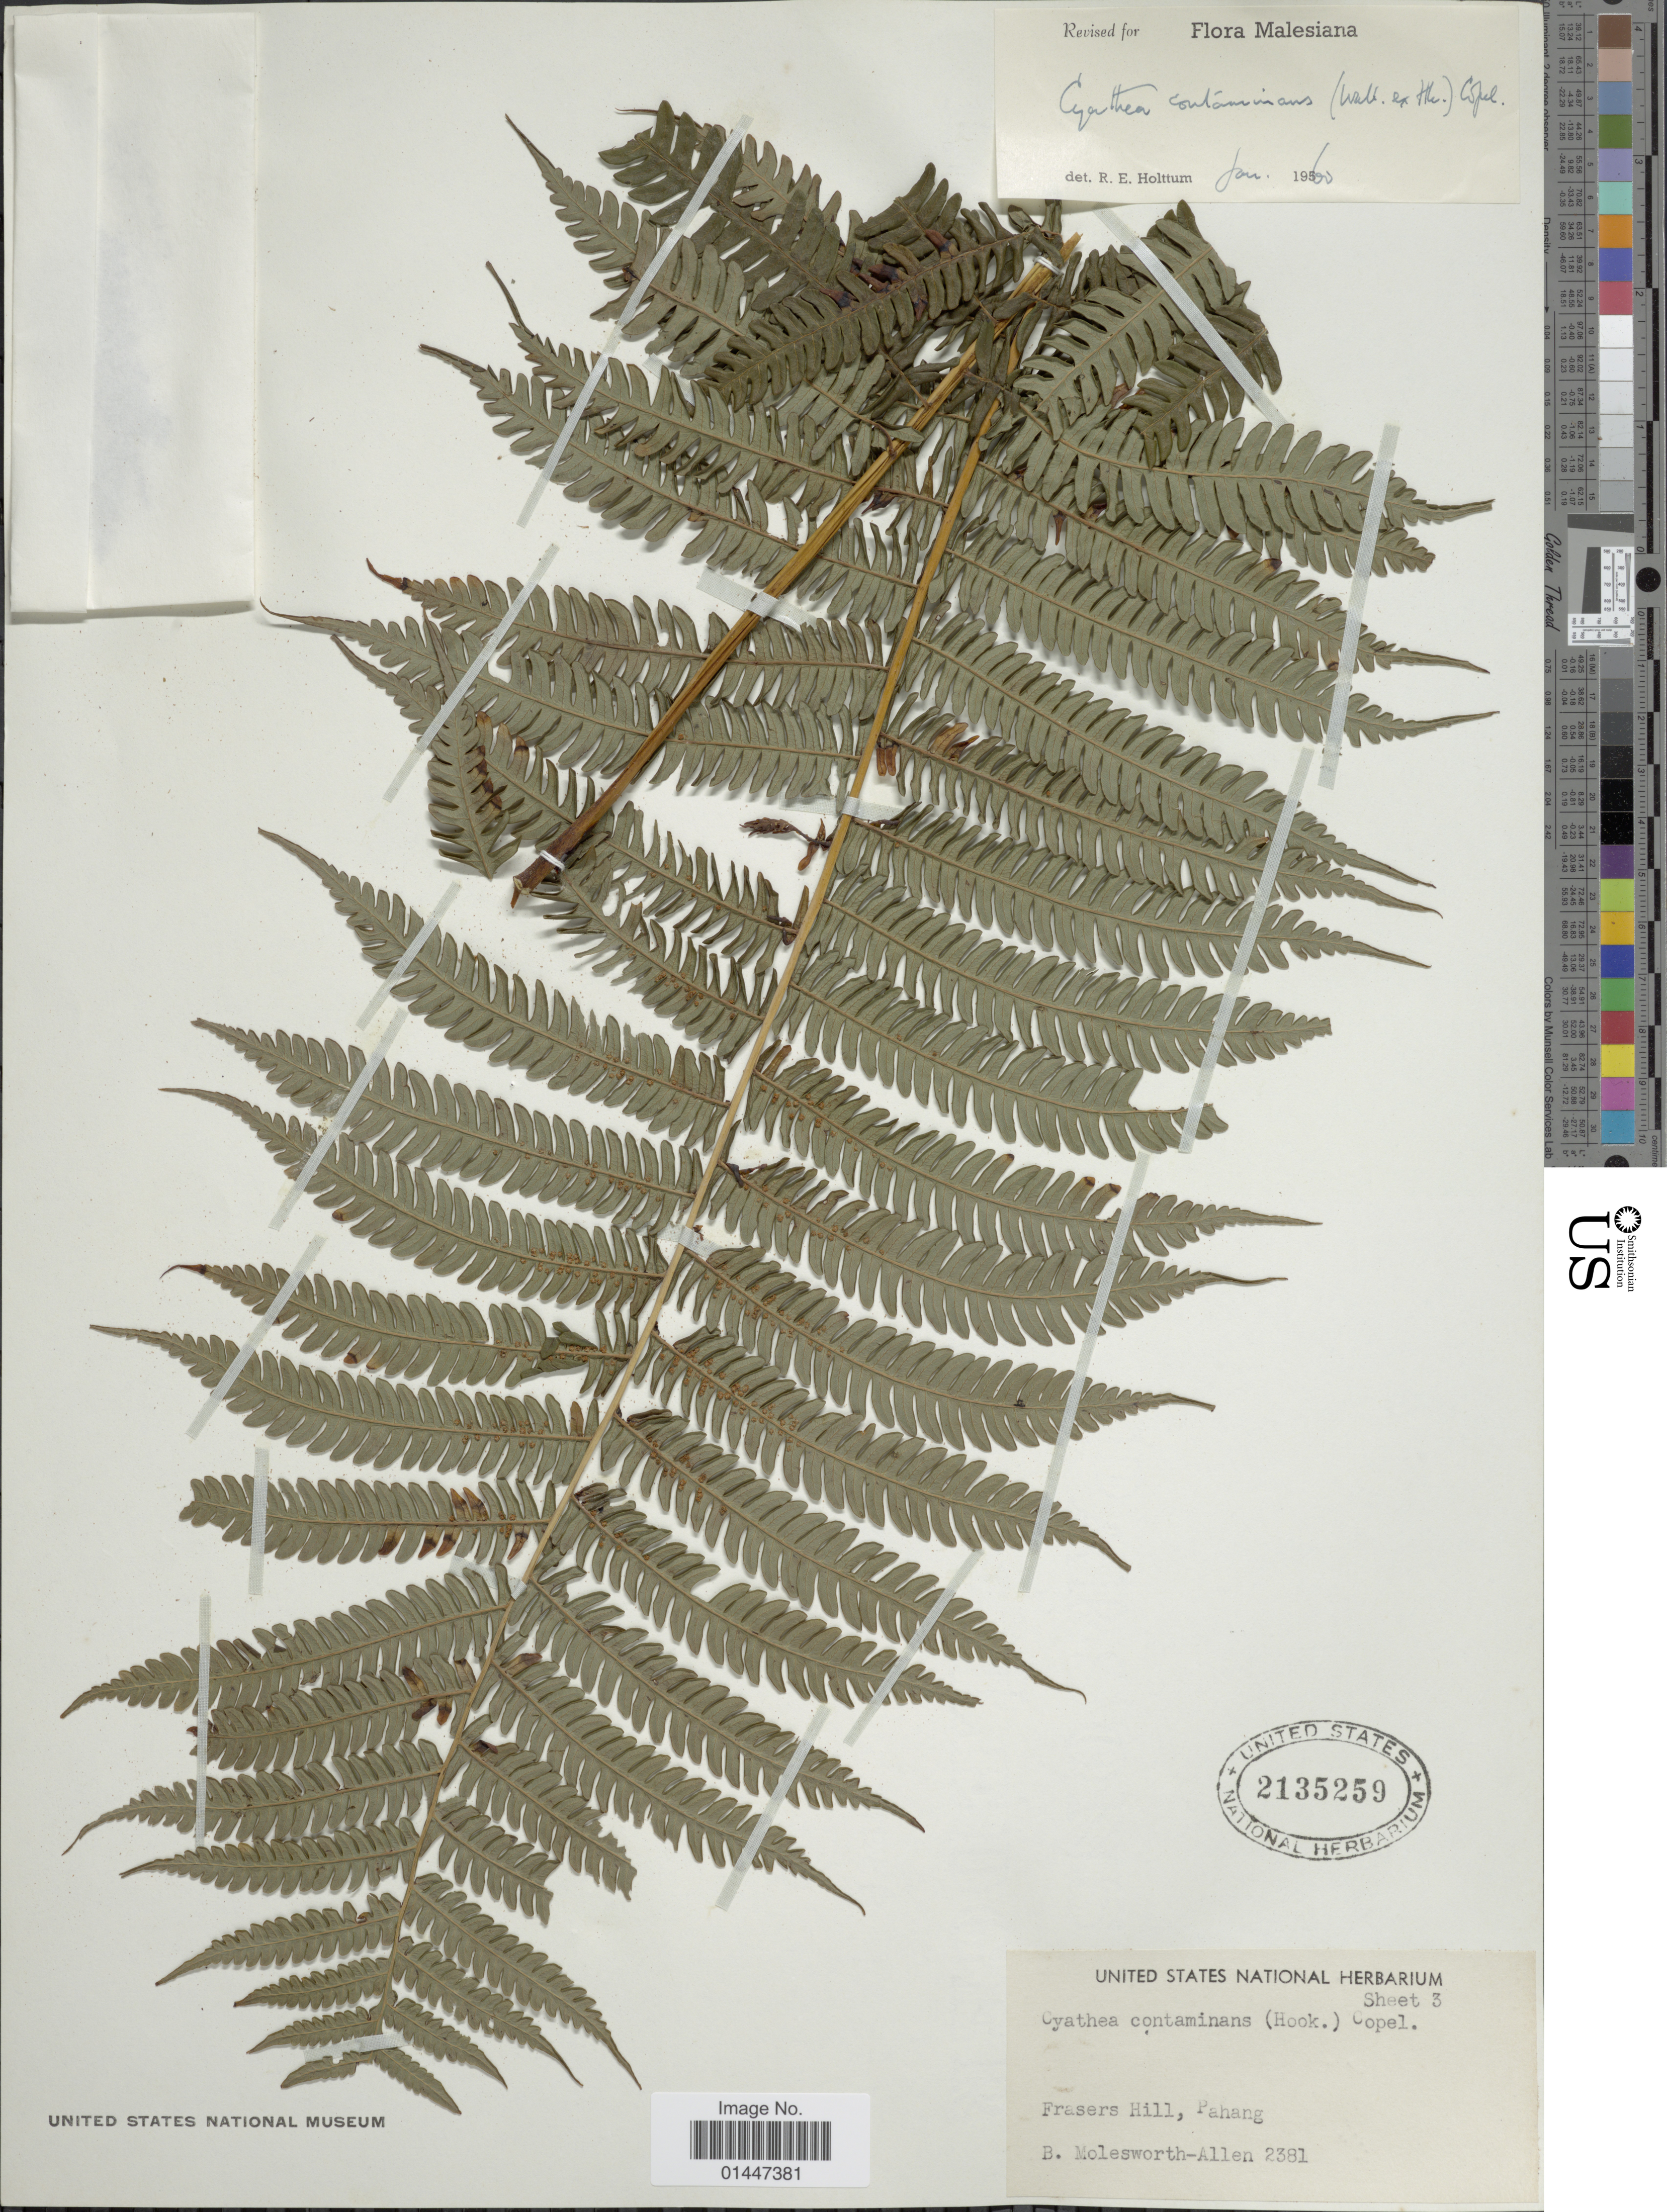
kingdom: Plantae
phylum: Tracheophyta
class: Polypodiopsida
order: Cyatheales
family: Cyatheaceae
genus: Sphaeropteris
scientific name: Sphaeropteris glauca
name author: (Blume) R.M. Tryon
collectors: B. E. G. Molesworth-Allen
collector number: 2381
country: Malaysia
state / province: Pahang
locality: Frasers Hill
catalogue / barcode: US 2135259